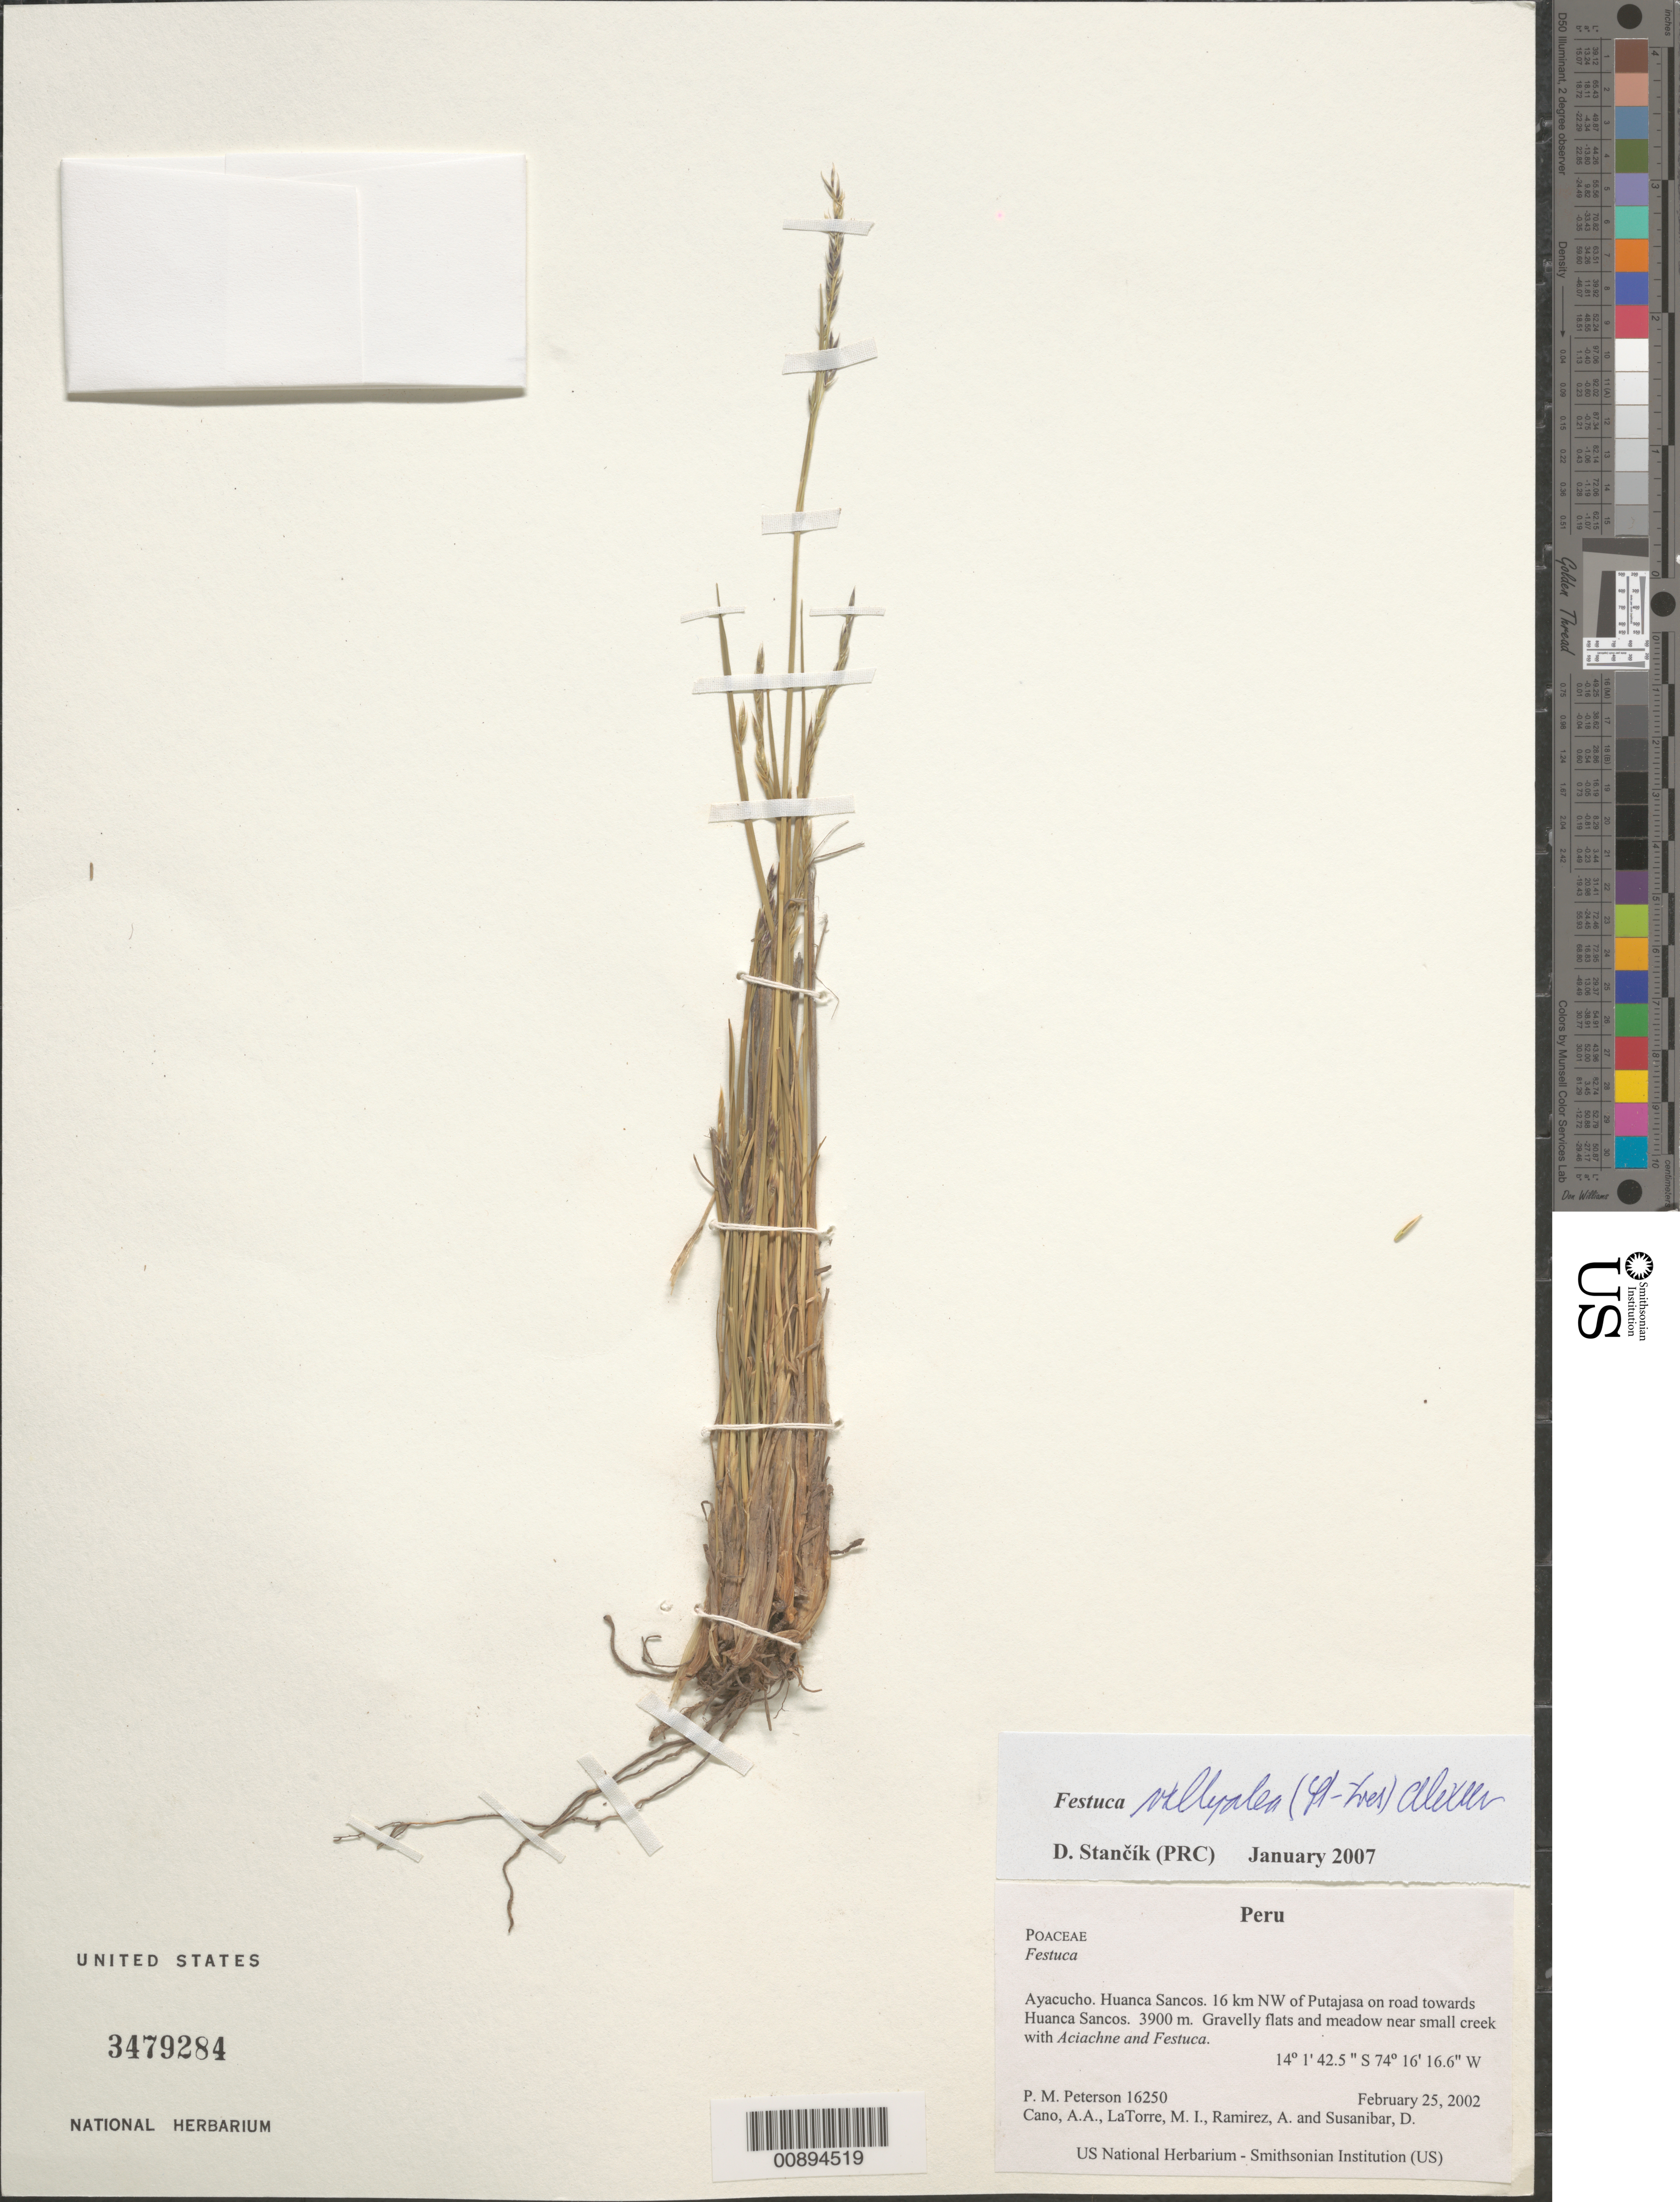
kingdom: Plantae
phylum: Tracheophyta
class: Liliopsida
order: Poales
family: Poaceae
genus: Festuca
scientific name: Festuca villipalea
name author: (St.-Yves) E.B. Alexeev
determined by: Stancik, D.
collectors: P. M. Peterson, A. Cano, M. I. La Torre, A. Ramírez & D. Susanibar Cruz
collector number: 16250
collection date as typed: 25 Feb 2002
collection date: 2002-02-25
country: Peru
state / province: Ayacucho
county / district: Huanca Sancos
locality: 16 km NW of Putajasa on road towards Huanca Sancos.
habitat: Gravelly flats and meadow near small creek with ~Aciachne and Festuca~.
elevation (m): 3900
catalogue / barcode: US 3479284